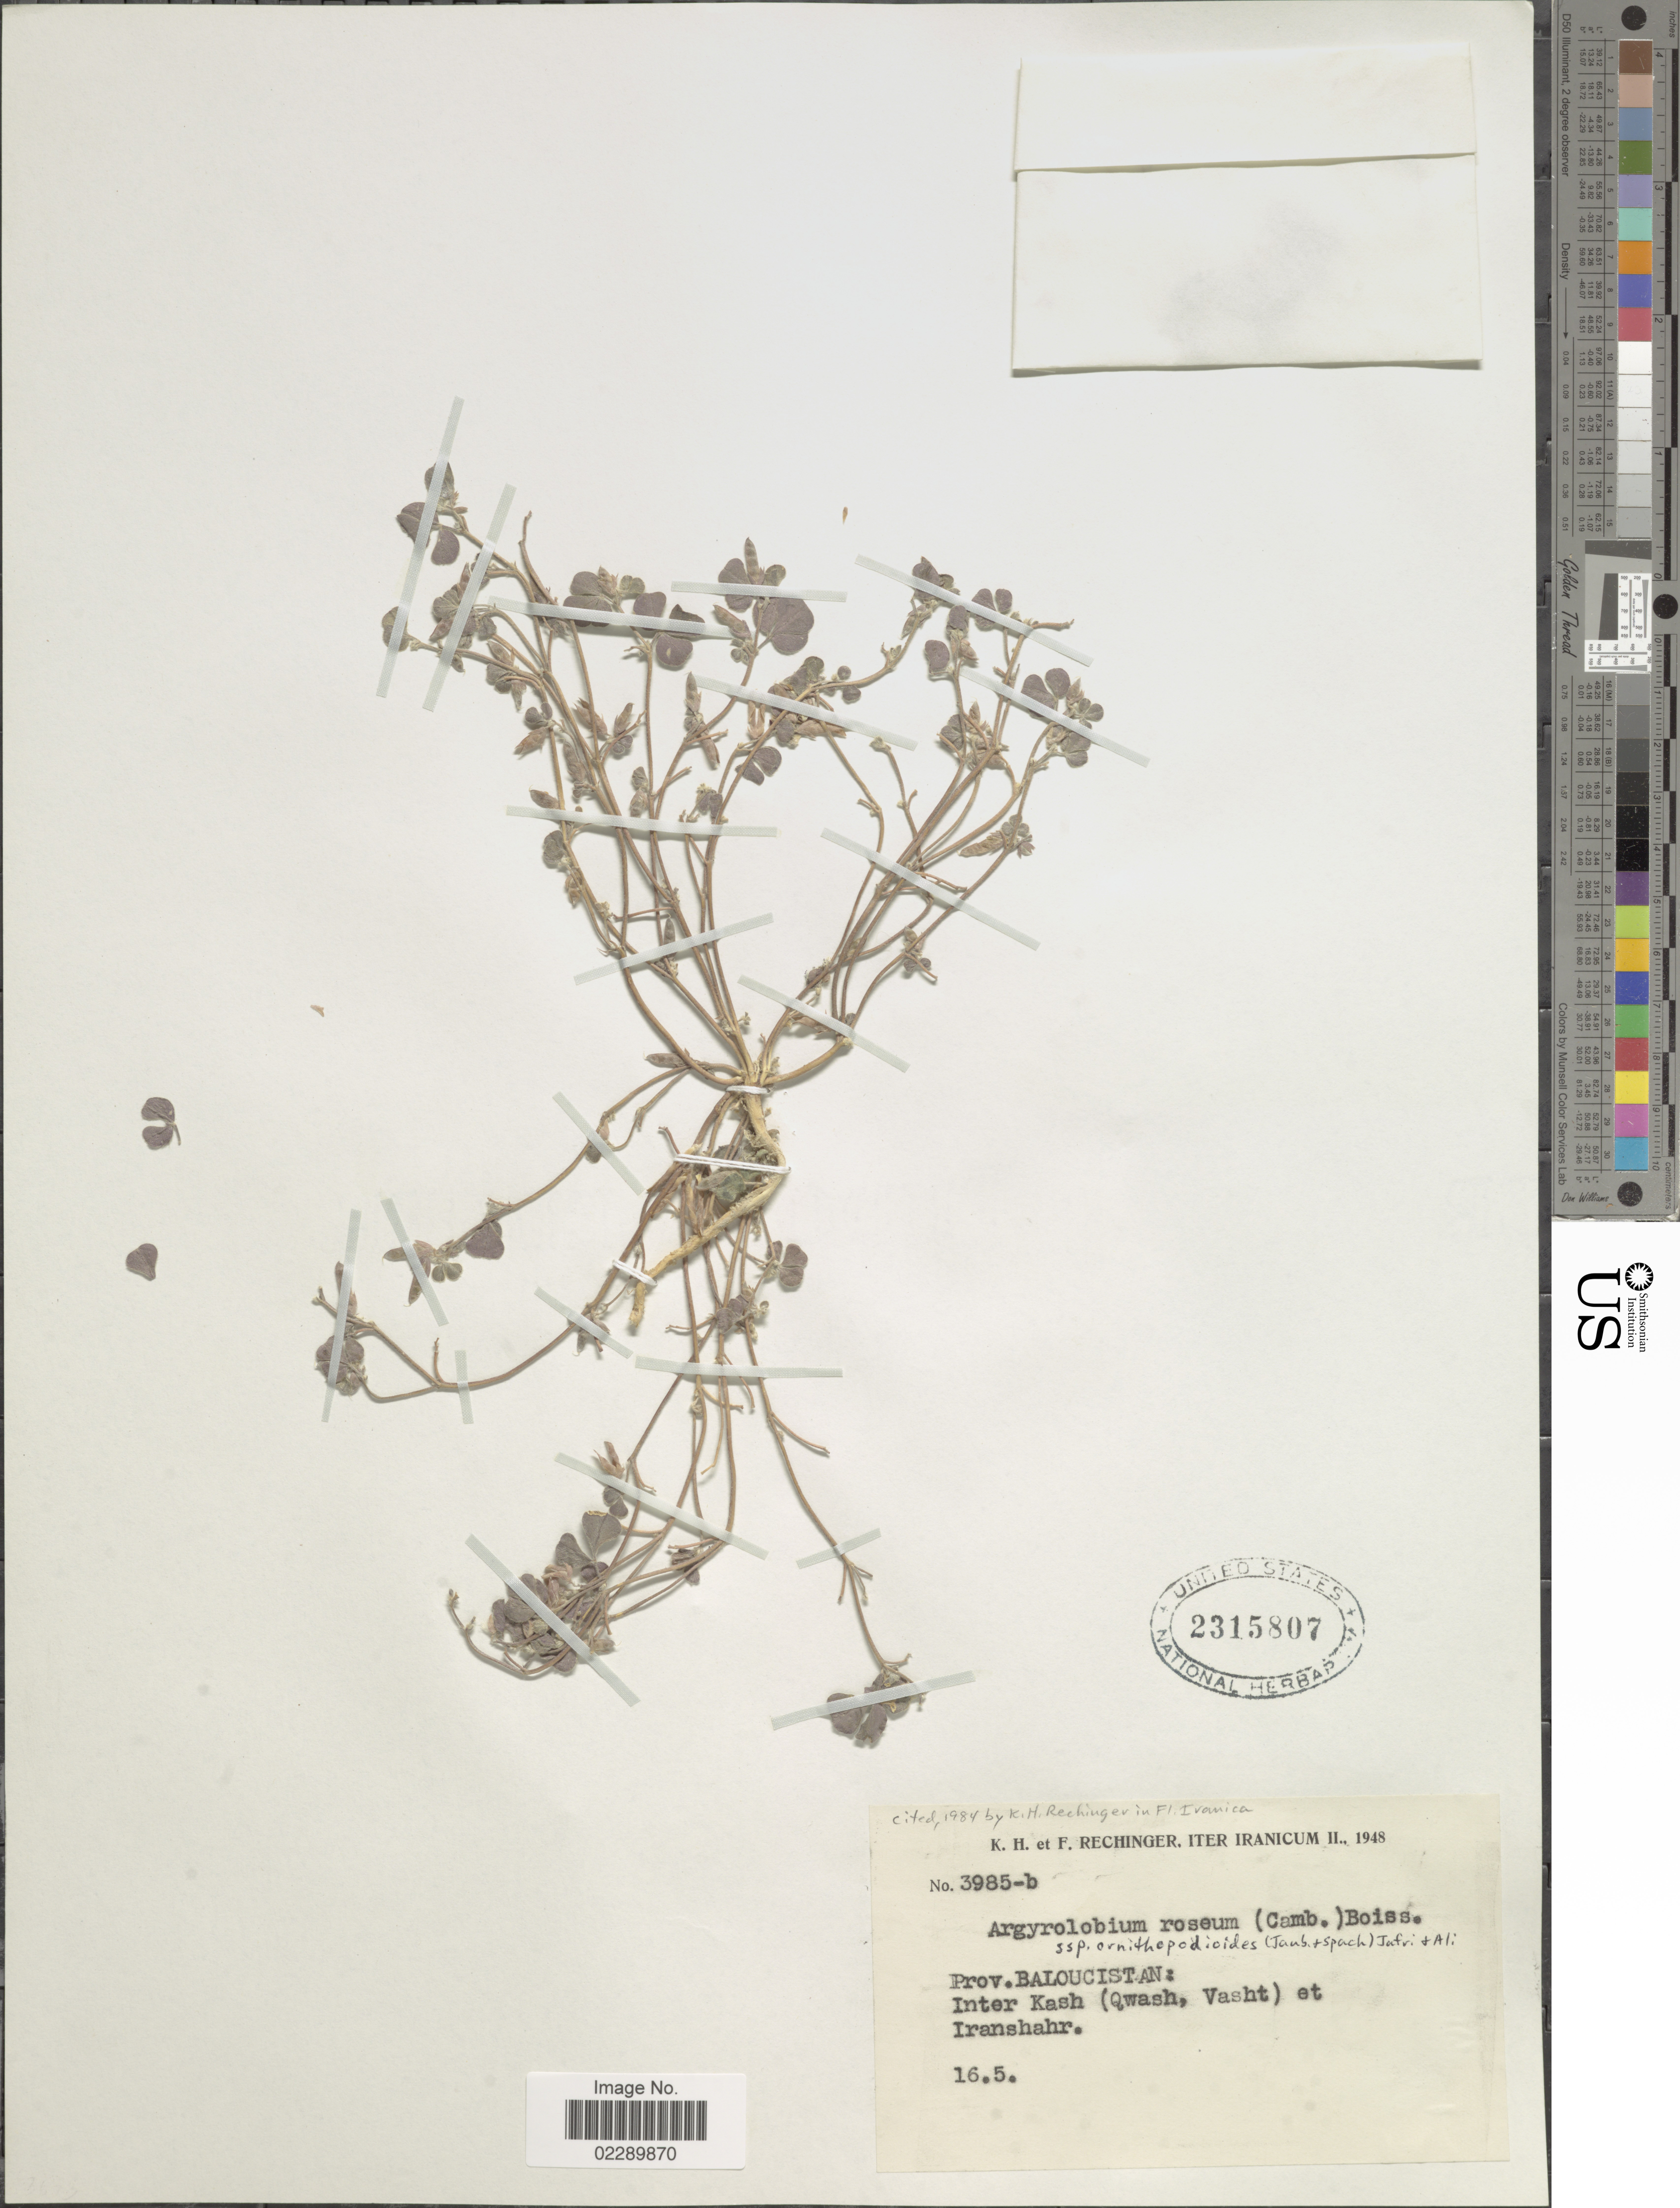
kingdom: Plantae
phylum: Tracheophyta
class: Magnoliopsida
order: Fabales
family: Fabaceae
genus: Argyrolobium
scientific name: Argyrolobium roseum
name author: (Cambess.) Jaub. & Spach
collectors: K. H. Rechinger & F. Rechinger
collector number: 3985-b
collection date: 1948-05-16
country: Iran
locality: Prov. Baloucistan: Inter Kash (Qwash, Vasht) et Iranshahr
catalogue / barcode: US 2315807